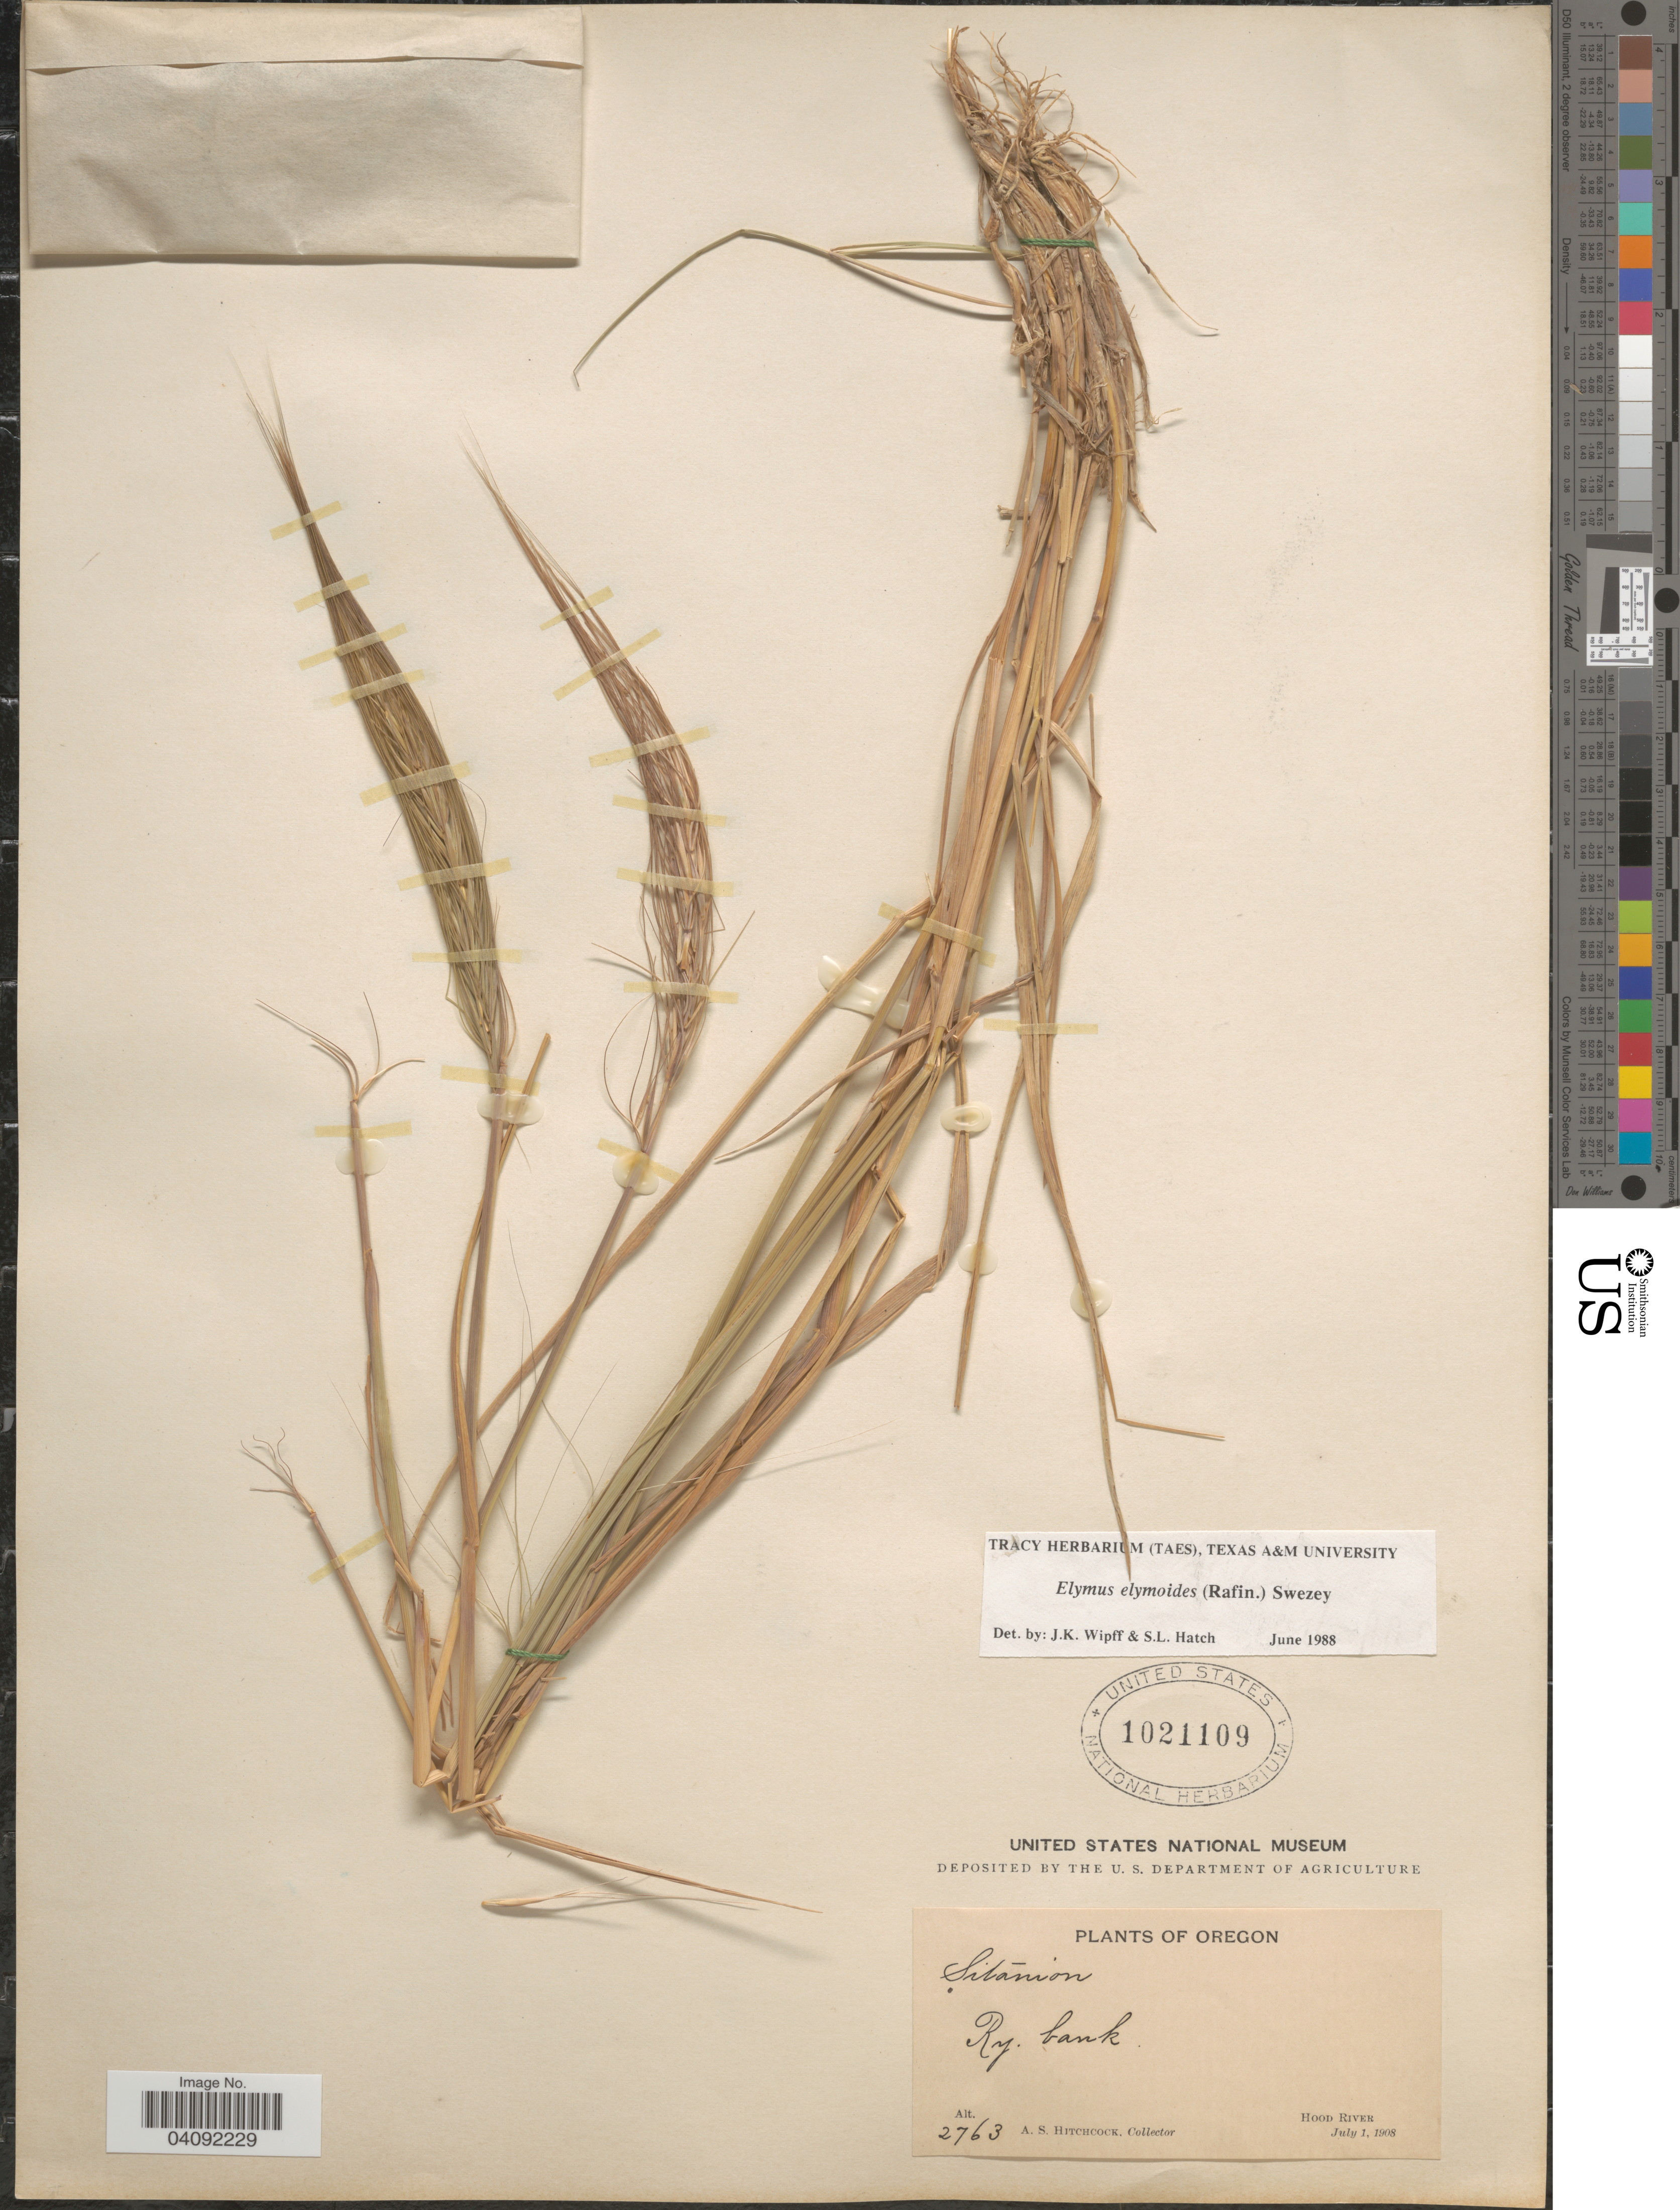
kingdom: Plantae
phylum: Tracheophyta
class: Liliopsida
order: Poales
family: Poaceae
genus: Elymus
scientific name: Elymus elymoides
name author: (Raf.) Swezey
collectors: A. S. Hitchcock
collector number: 2763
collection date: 1908-07-01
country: United States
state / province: Oregon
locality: Ry bank. Hood River.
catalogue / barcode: US 1021109